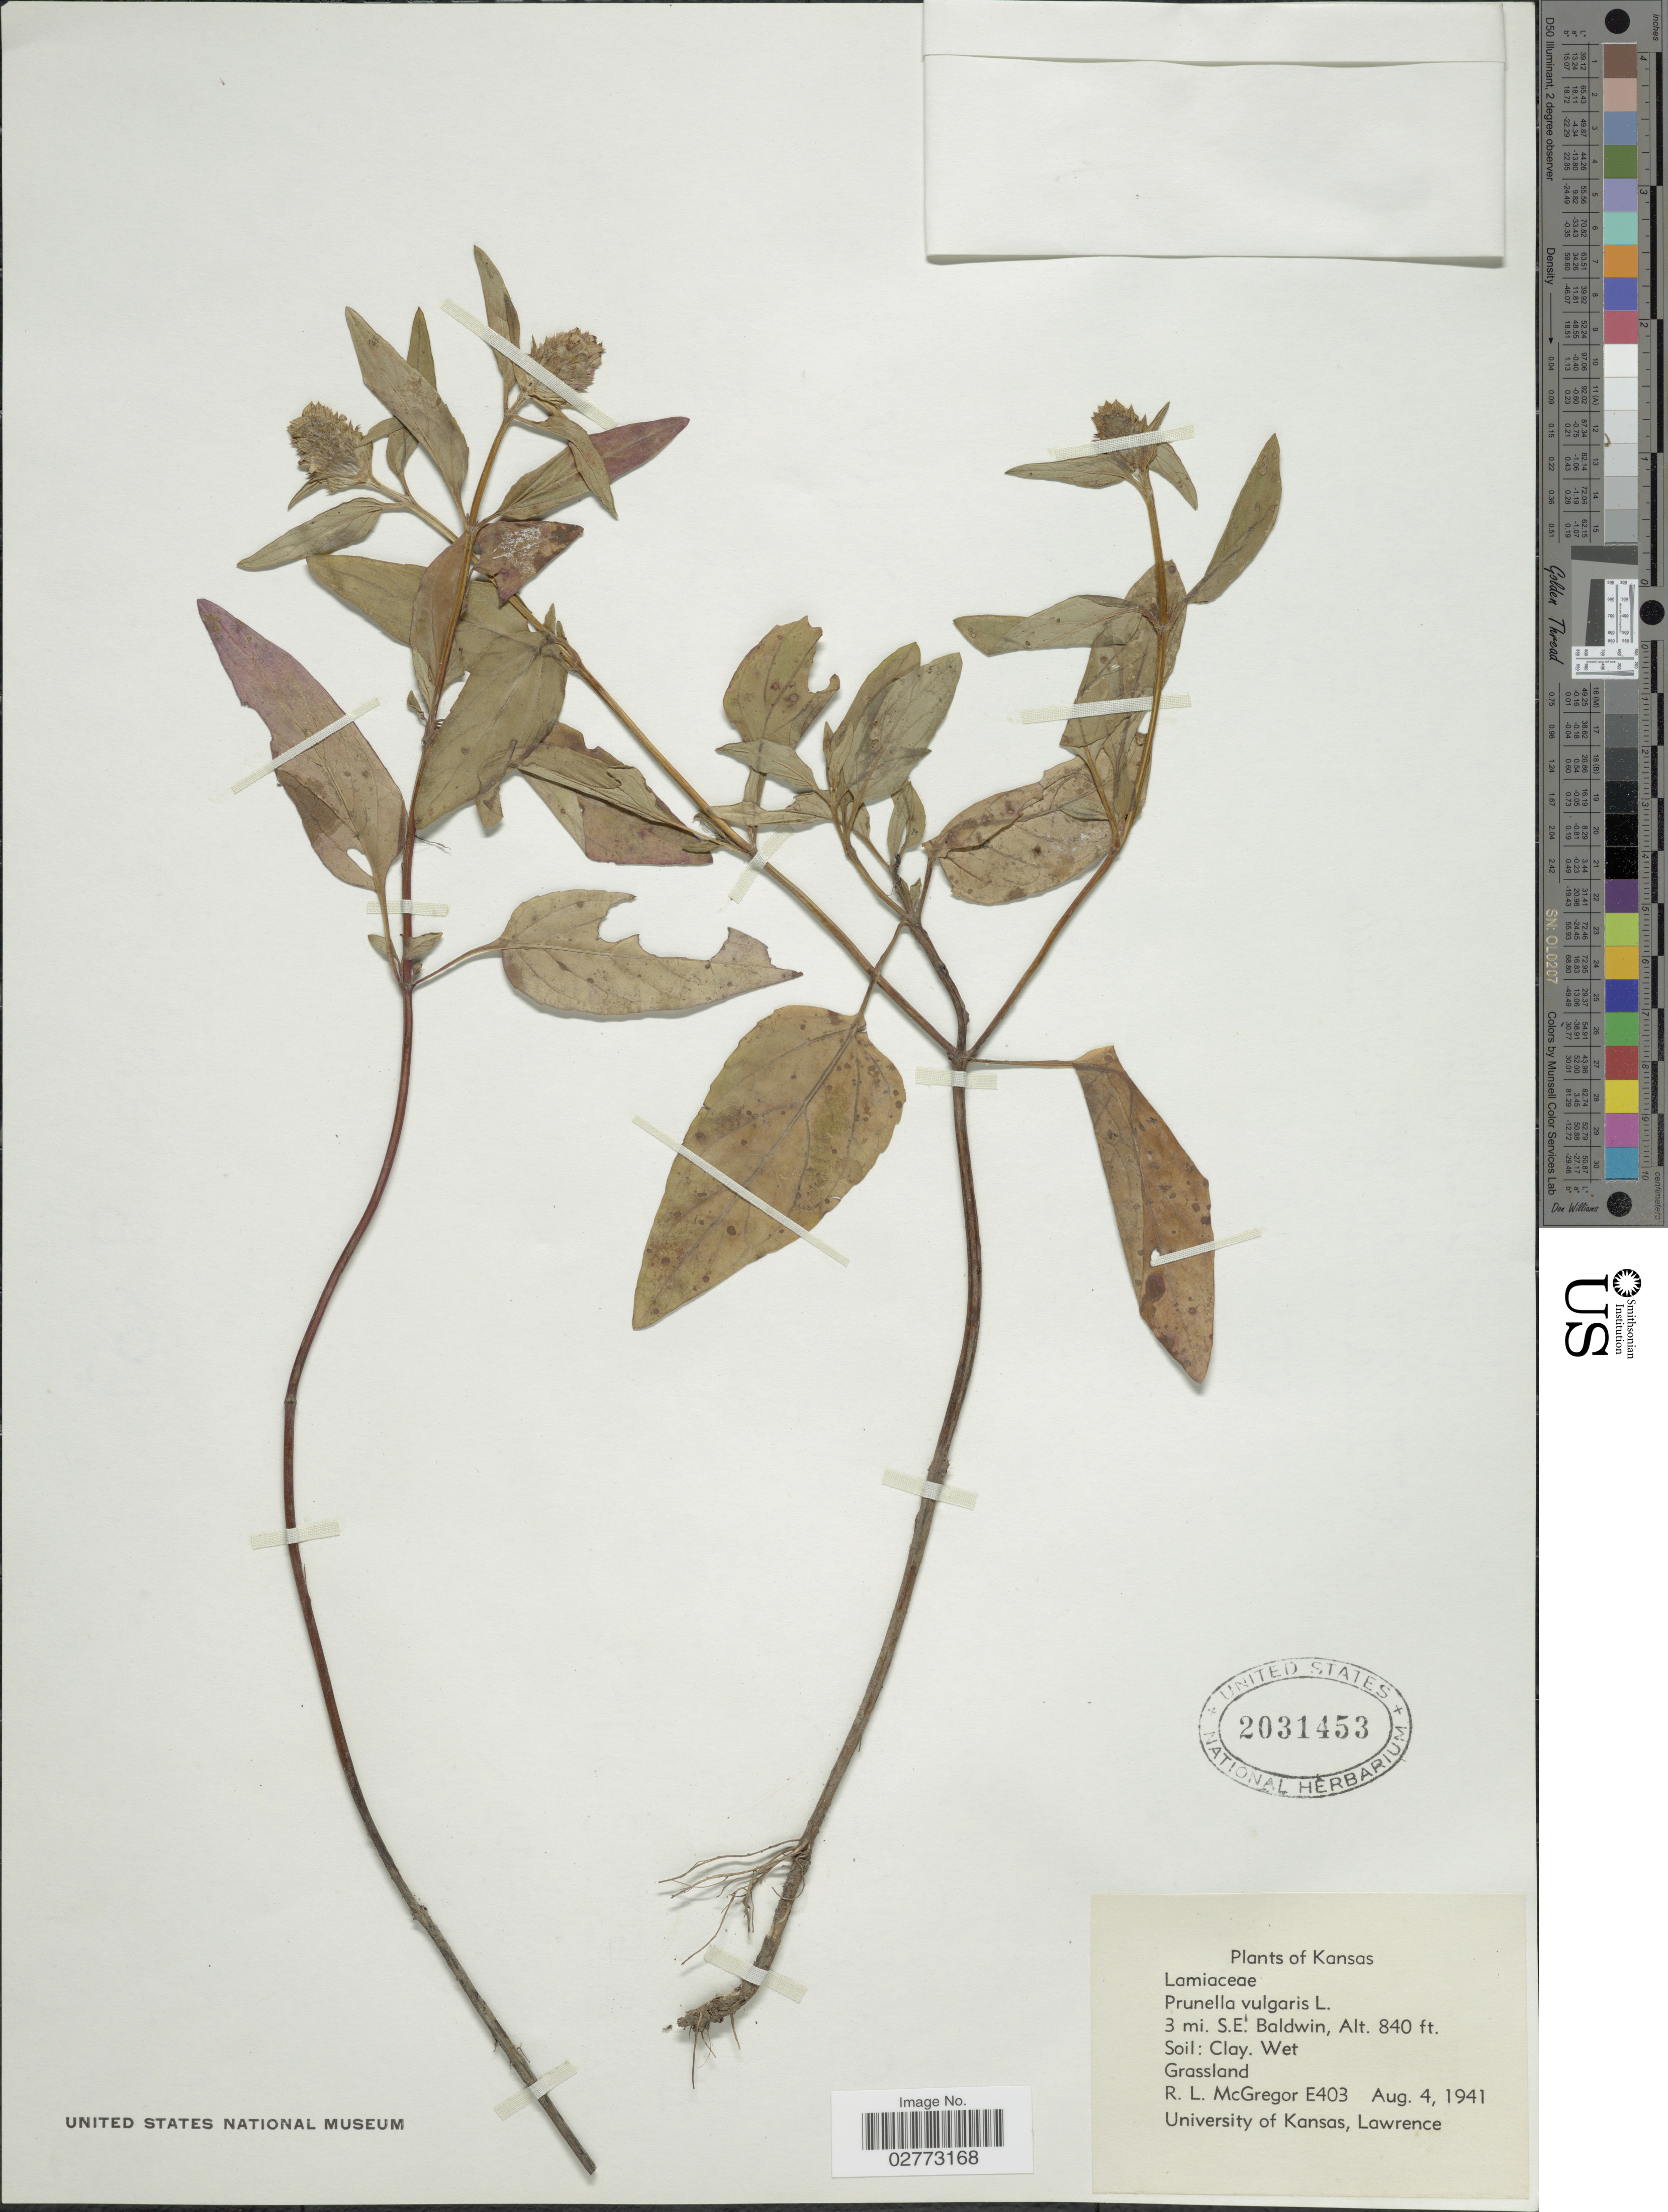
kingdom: Plantae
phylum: Tracheophyta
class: Magnoliopsida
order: Lamiales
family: Lamiaceae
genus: Prunella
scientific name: Prunella vulgaris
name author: L.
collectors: R. McGregor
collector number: E403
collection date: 1941-08-04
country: United States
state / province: Kansas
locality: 3 mi. S.E. Baldwin.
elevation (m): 256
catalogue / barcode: US 2031453